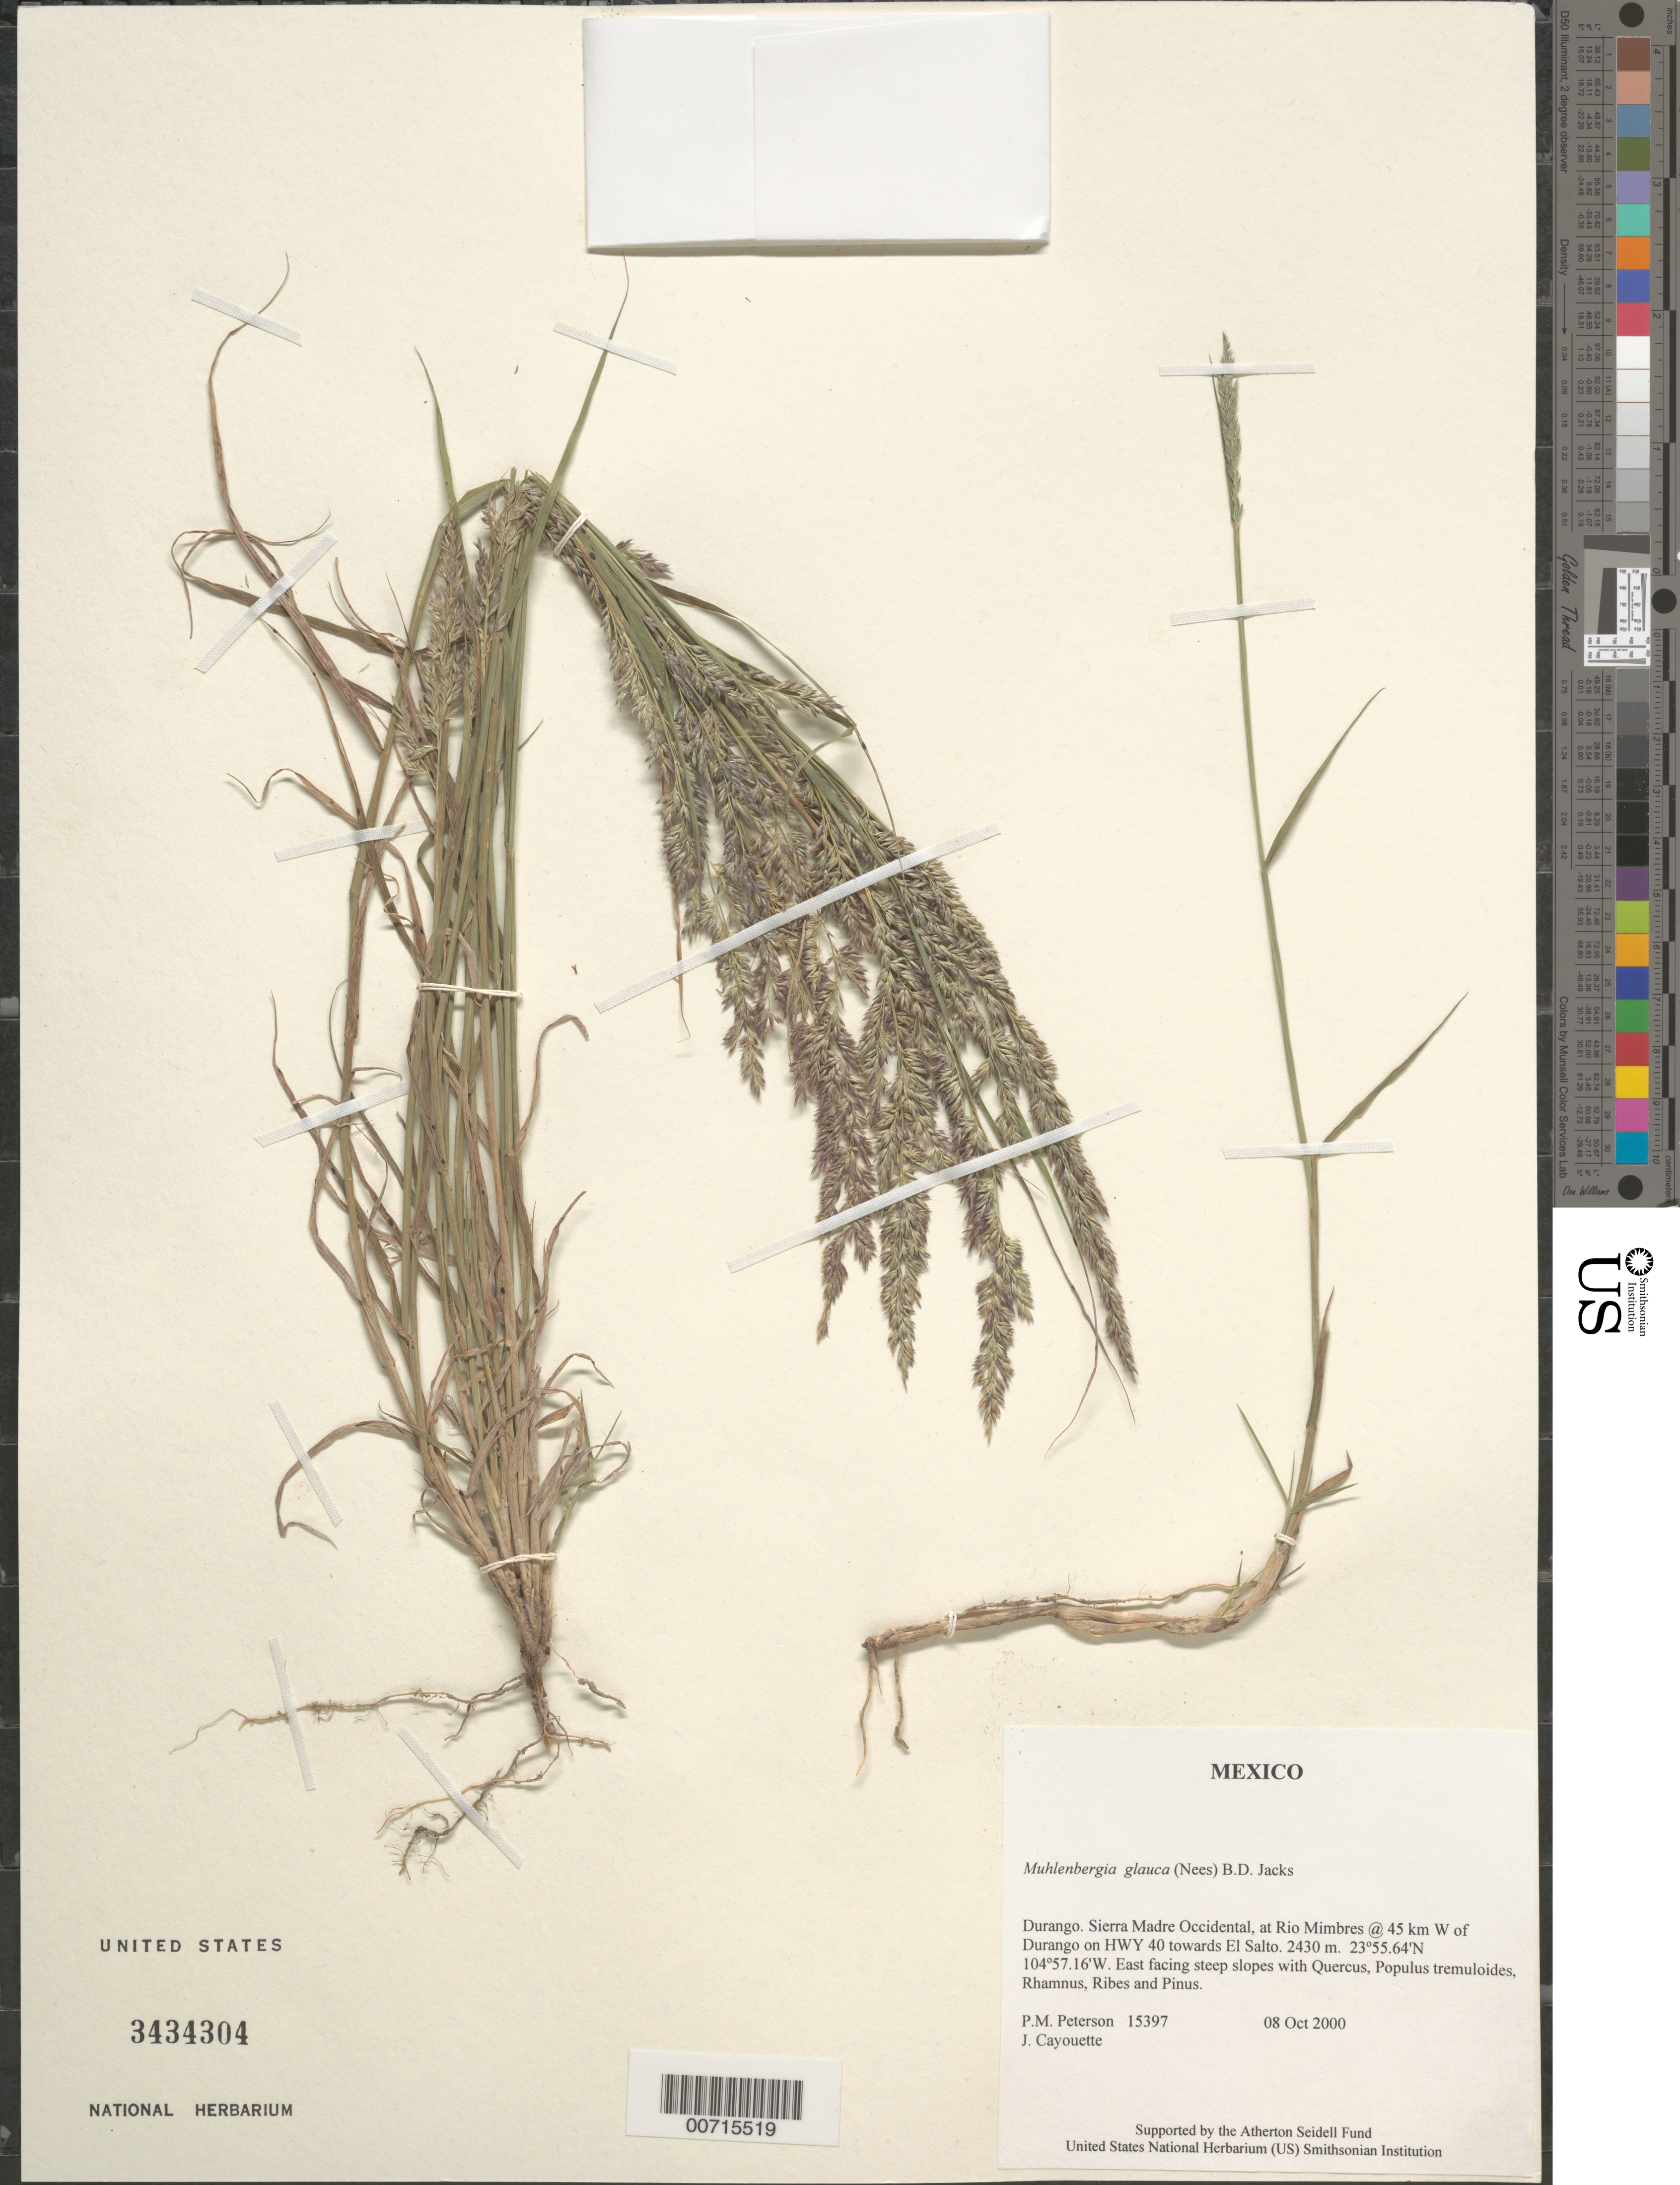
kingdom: Plantae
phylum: Tracheophyta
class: Liliopsida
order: Poales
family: Poaceae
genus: Muhlenbergia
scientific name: Muhlenbergia glauca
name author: (Nees) Mez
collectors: P. M. Peterson & J. Cayouette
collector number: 15397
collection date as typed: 08 Oct 2000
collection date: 2000-10-08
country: Mexico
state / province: Durango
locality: Sierra Madre Occidental, at Rio Mimbres @ 45 km W of Durango on HWY 40 towards El Salto.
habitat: East facing steep slopes with Quercus, Populus tremuloides, Rhamnus, Ribes and Pinus.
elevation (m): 2430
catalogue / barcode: US 3434304